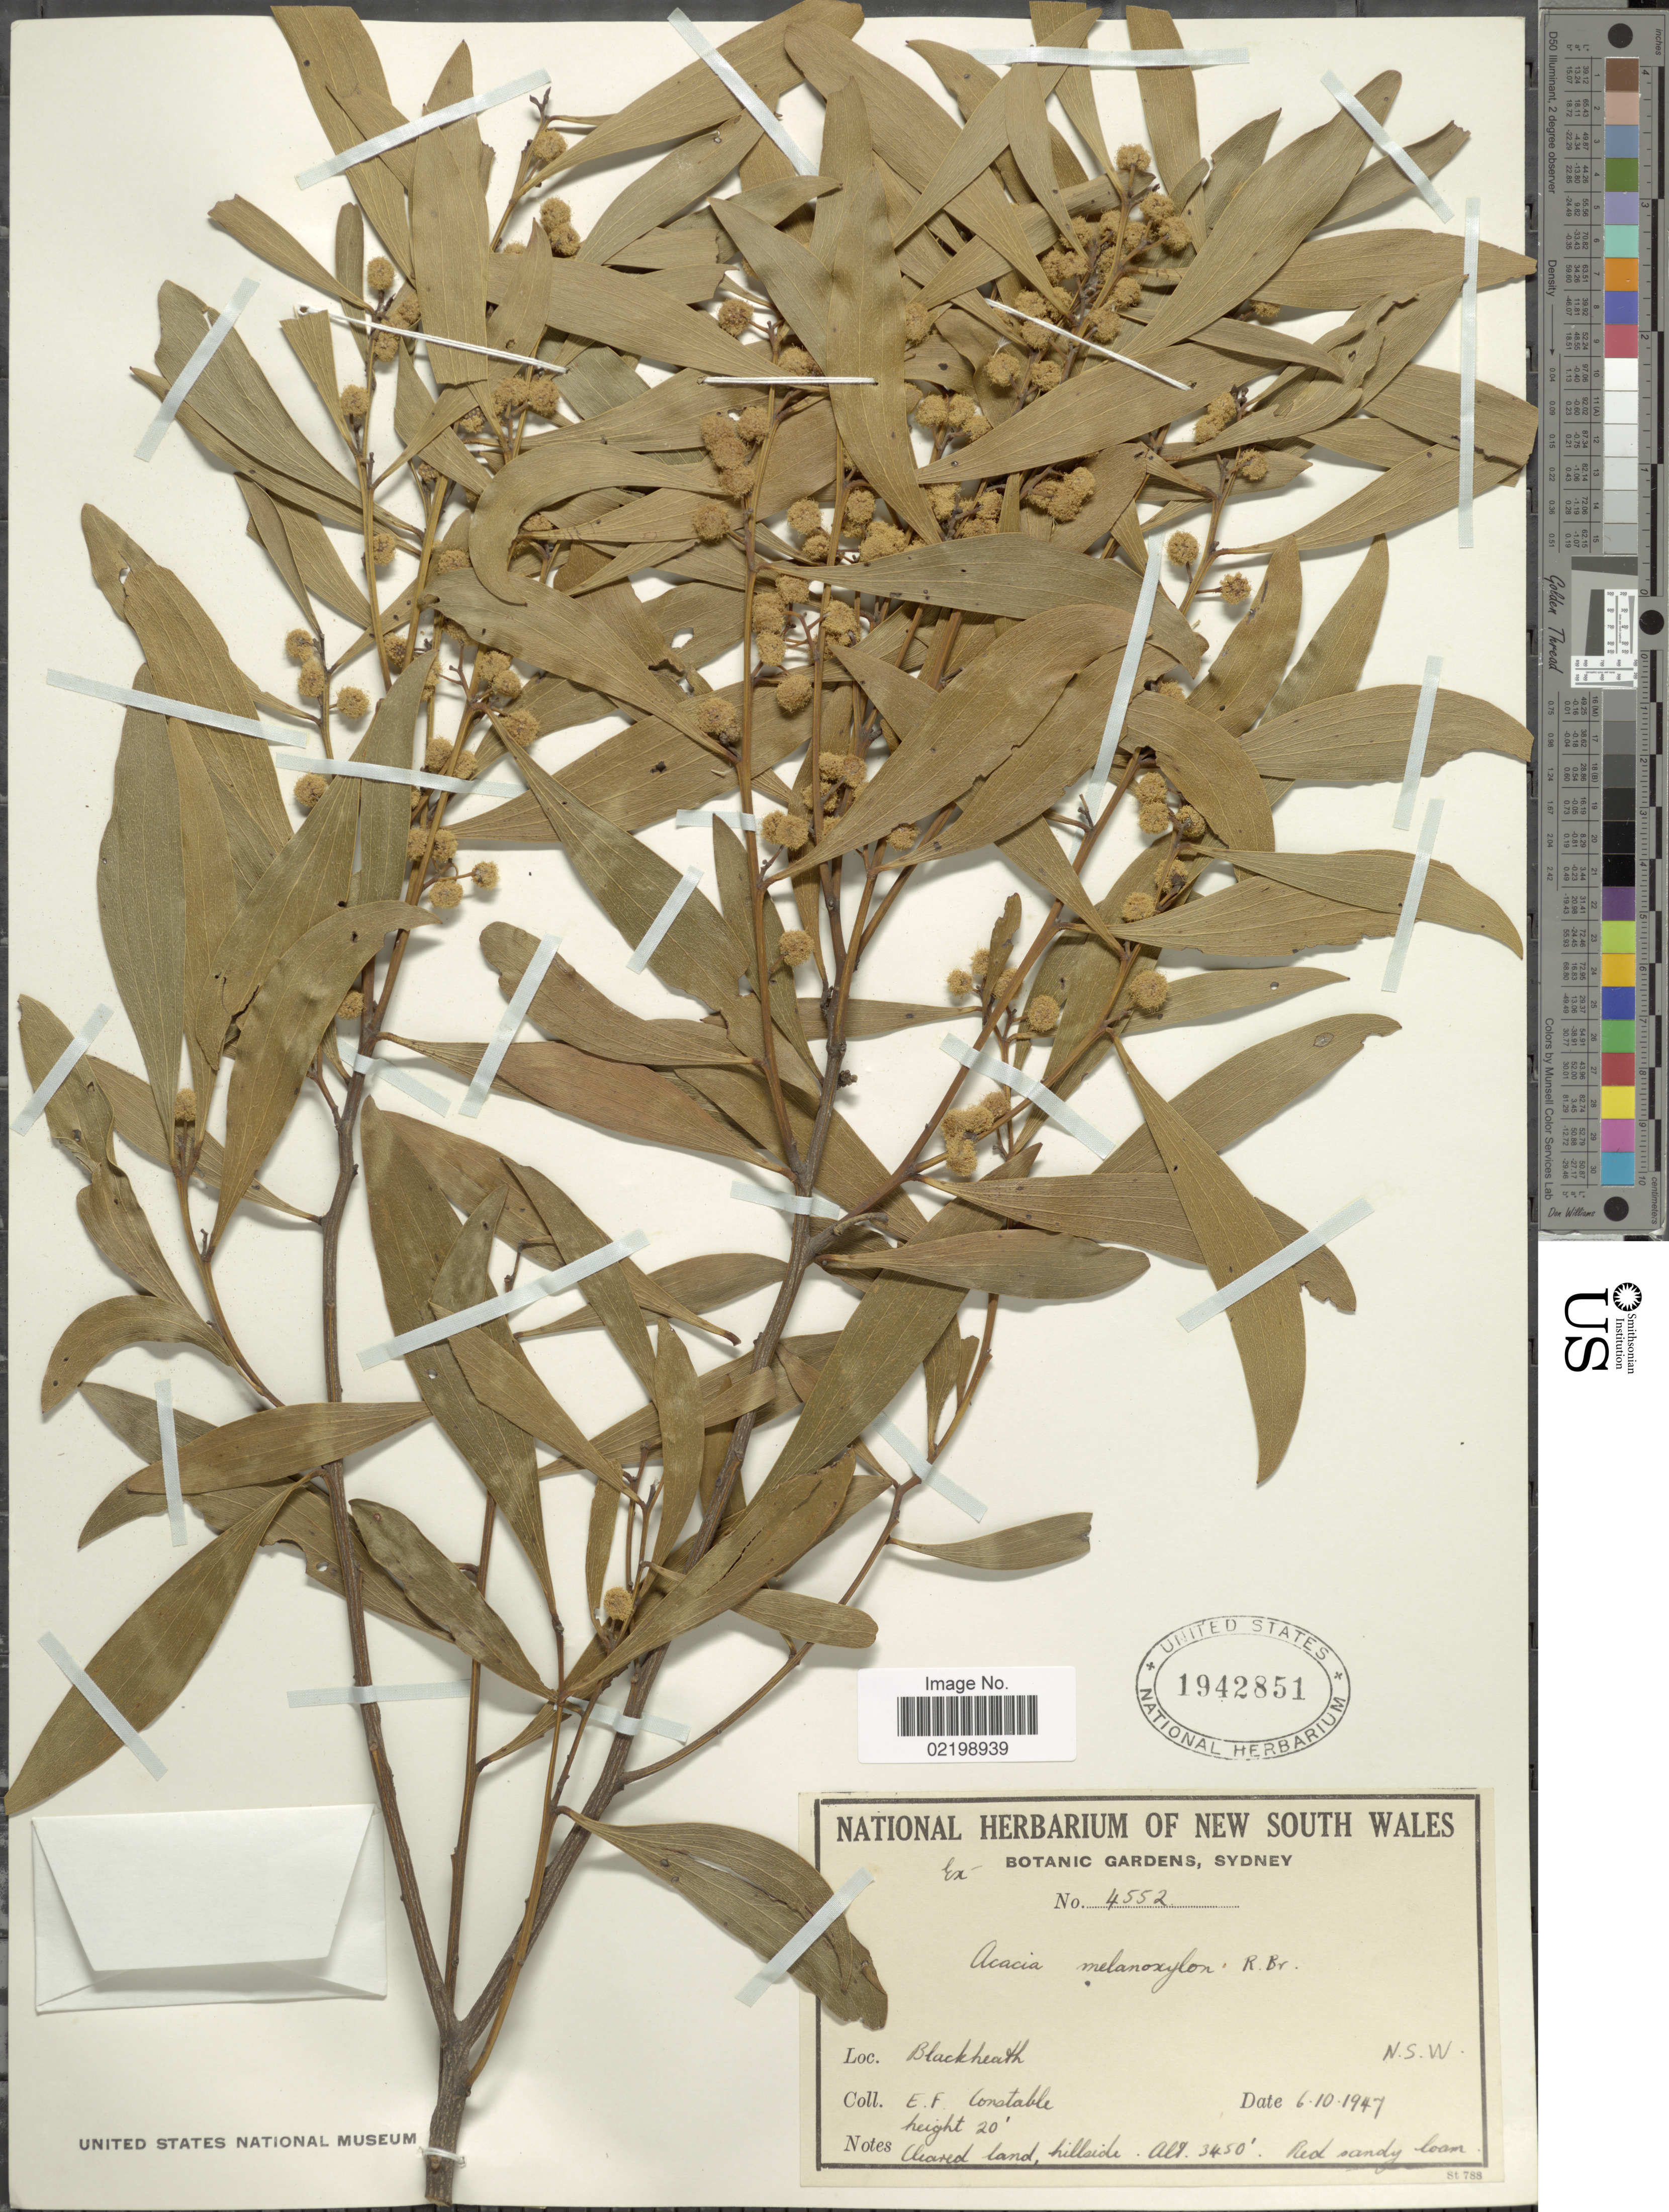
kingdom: Plantae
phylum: Tracheophyta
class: Magnoliopsida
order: Fabales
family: Fabaceae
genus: Acacia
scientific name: Acacia melanoxylon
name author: R. Br.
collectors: E. F. Constable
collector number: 4552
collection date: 1947-10-06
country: Australia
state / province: New South Wales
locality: Blackheath, N.S.W.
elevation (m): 1052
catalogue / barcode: US 1942851